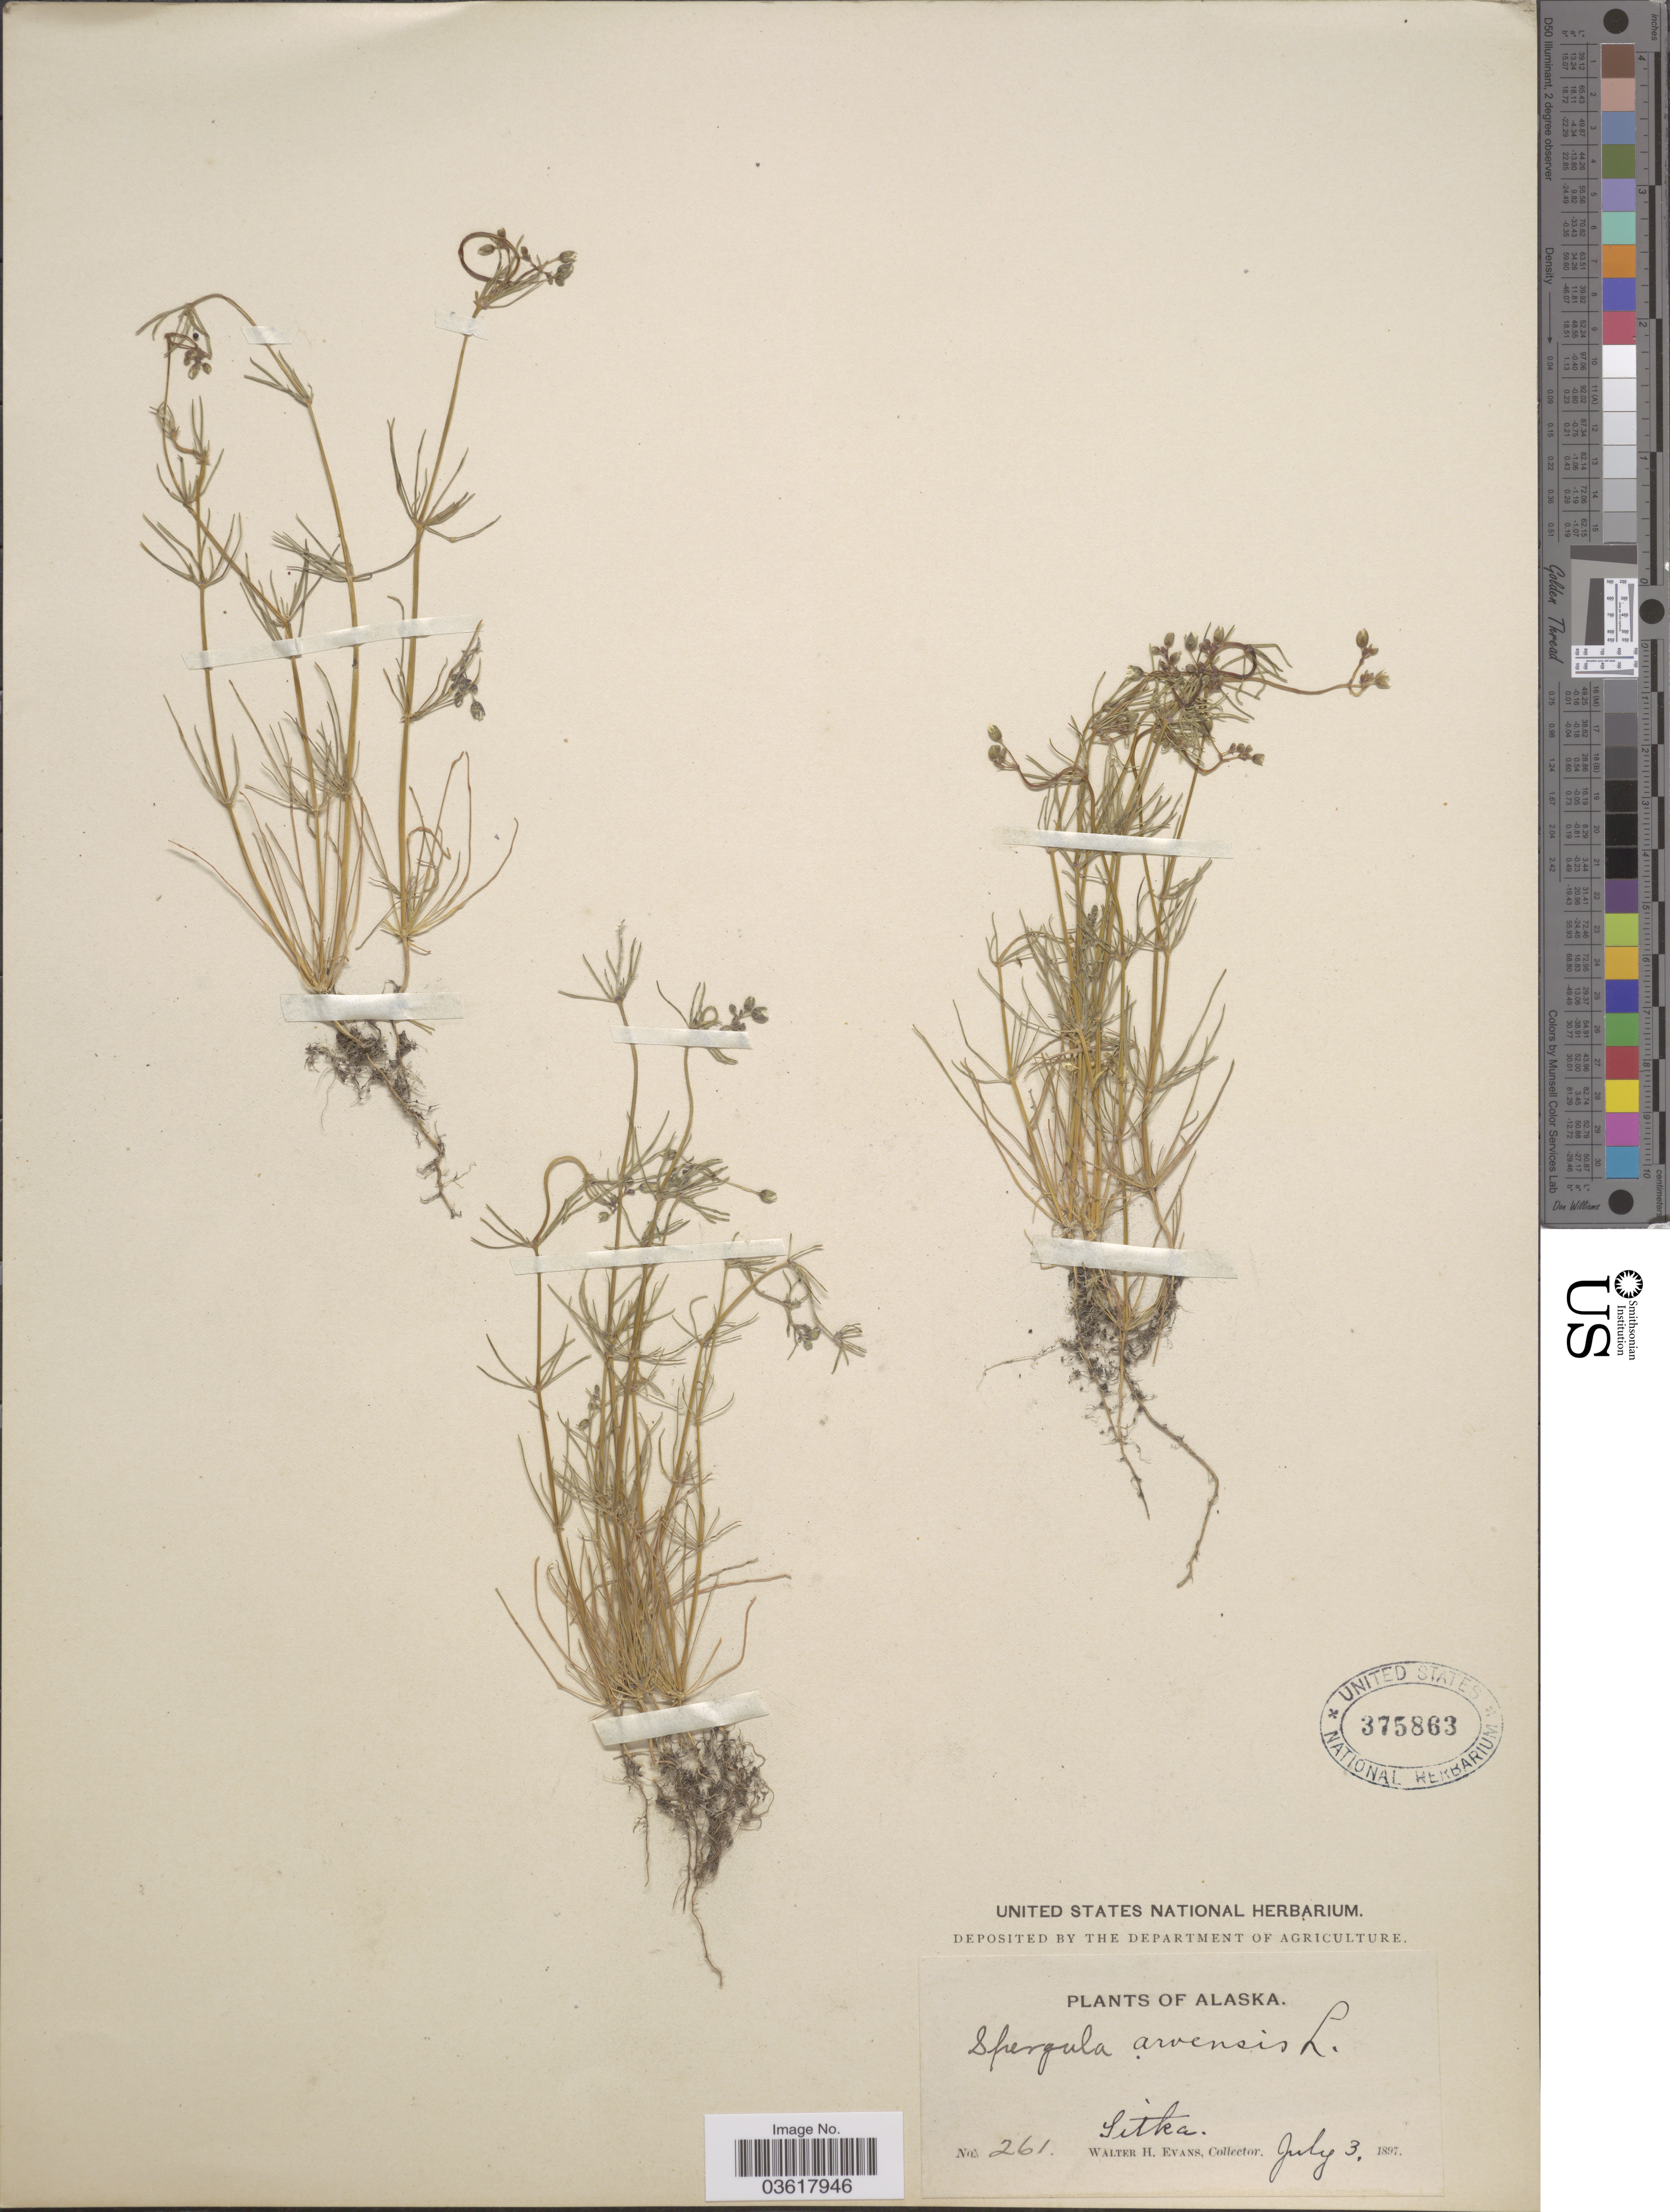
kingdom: Plantae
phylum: Tracheophyta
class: Magnoliopsida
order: Caryophyllales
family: Caryophyllaceae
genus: Spergula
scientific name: Spergula arvensis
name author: L.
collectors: W. H. Evans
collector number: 261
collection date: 1897-07-03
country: United States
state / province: Alaska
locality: Sitka.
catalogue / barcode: US 375863